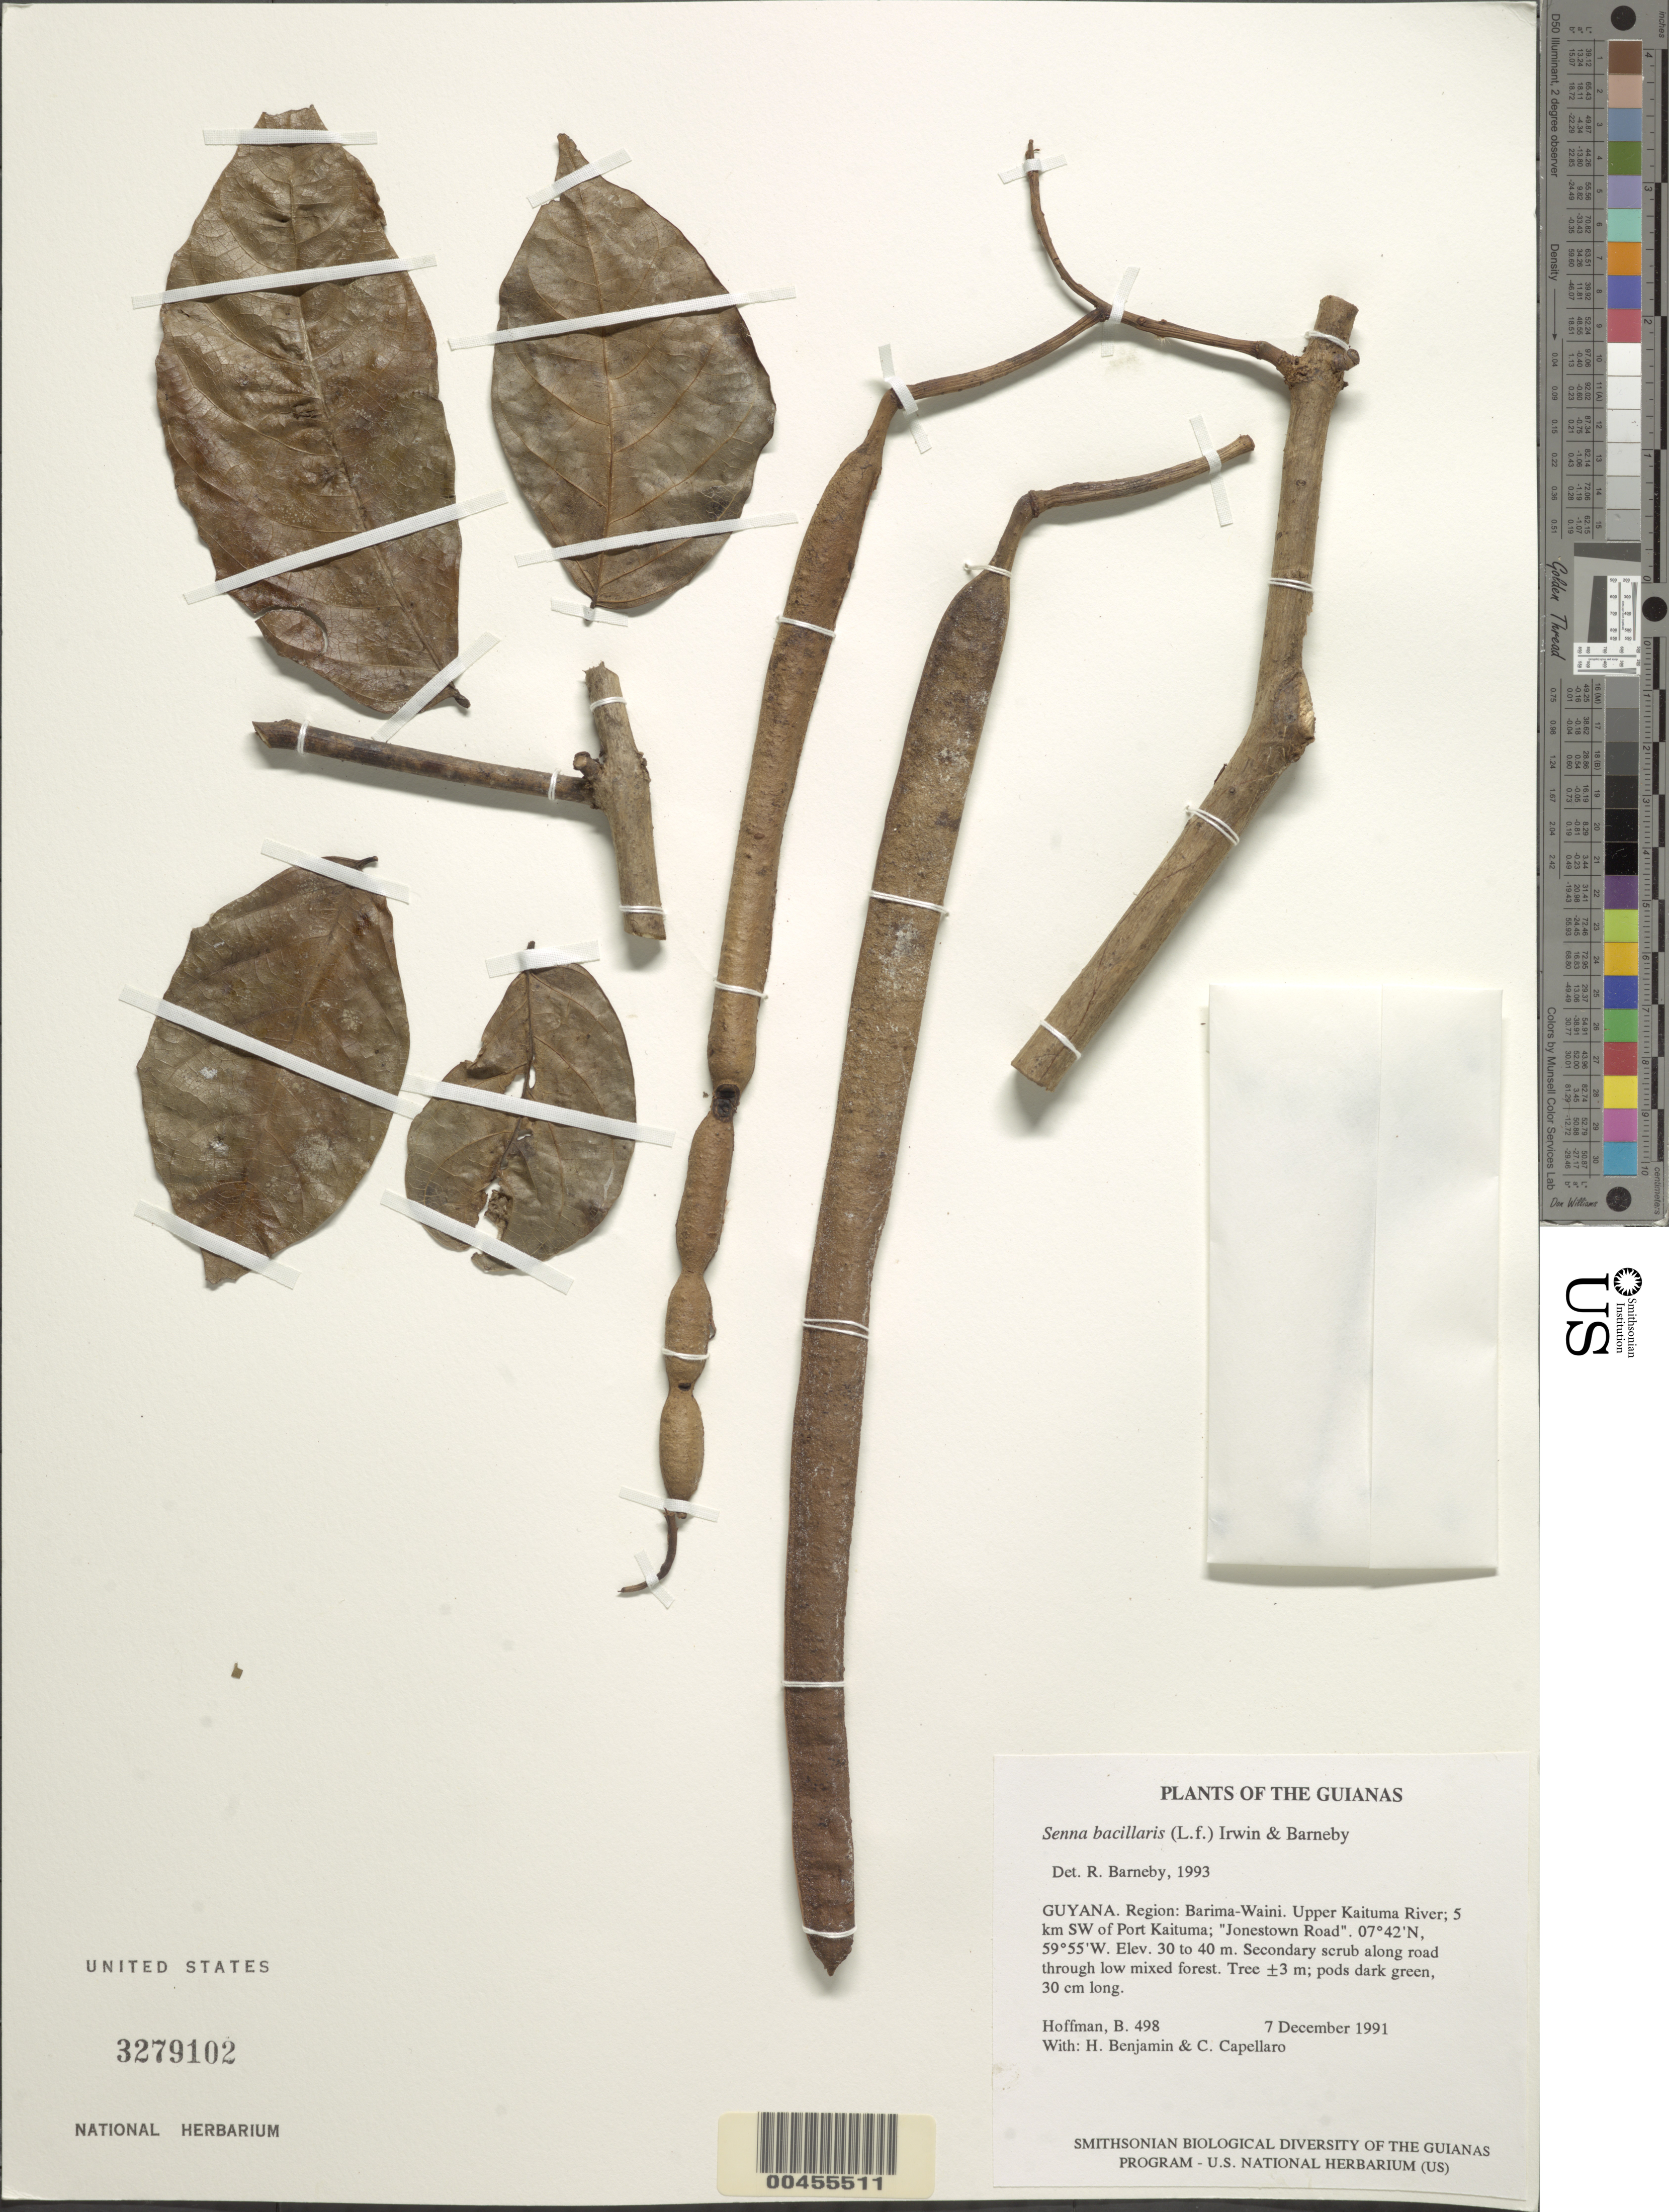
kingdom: Plantae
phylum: Tracheophyta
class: Magnoliopsida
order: Fabales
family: Fabaceae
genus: Senna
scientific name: Senna bacillaris var. bacillaris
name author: (L. f.) H.S. Irwin & Barneby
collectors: B. Hoffman, H. Benjamin & C. Capellaro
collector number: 498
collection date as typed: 7 December 1991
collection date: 1991-12-07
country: Guyana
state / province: Barima-Waini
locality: Upper Kaituma River; 5 km SW of Port Kaituma; "Jonestown Road"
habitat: Secondary scrub along road through low mixed forest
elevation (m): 30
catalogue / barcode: US 3279102